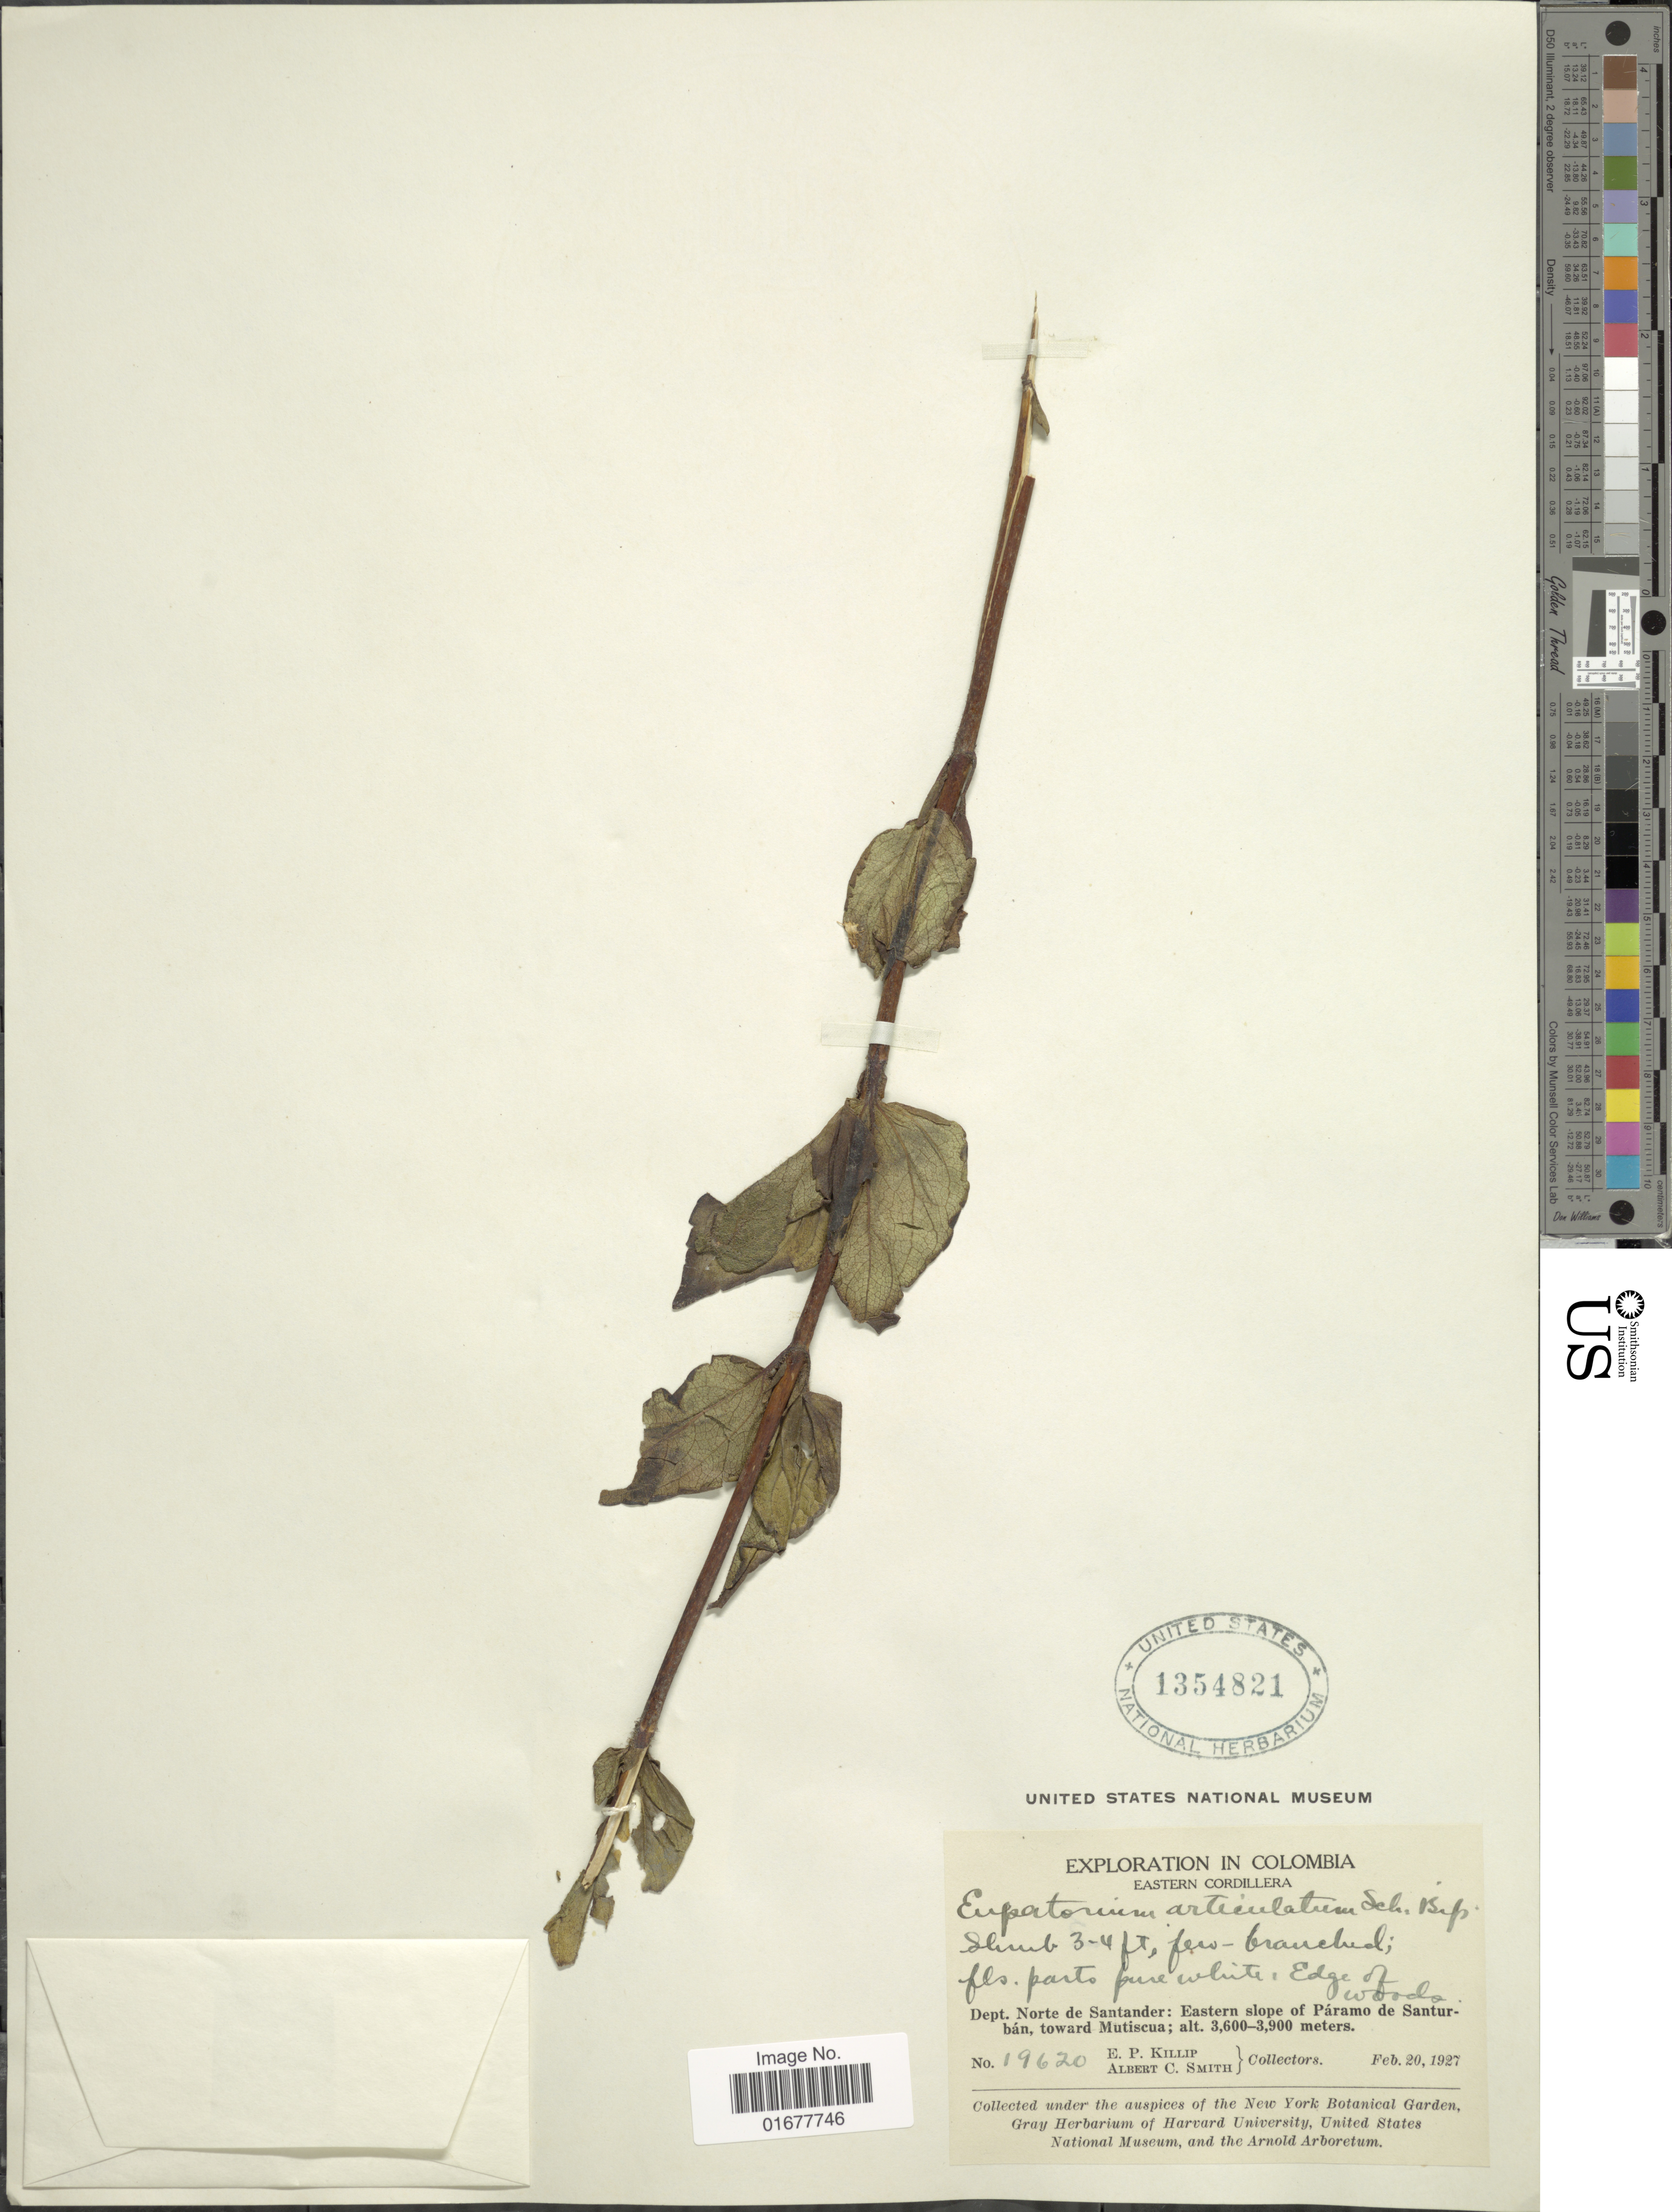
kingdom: Plantae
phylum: Tracheophyta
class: Magnoliopsida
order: Asterales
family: Asteraceae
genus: Ageratina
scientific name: Ageratina sp.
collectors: E. P. Killip & A. C. Smith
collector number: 19620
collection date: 1927-02-20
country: Colombia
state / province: Norte de Santander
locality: Eastern slope of Paramo de Santurban, toward Mutiscua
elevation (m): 3600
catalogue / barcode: US 1354821